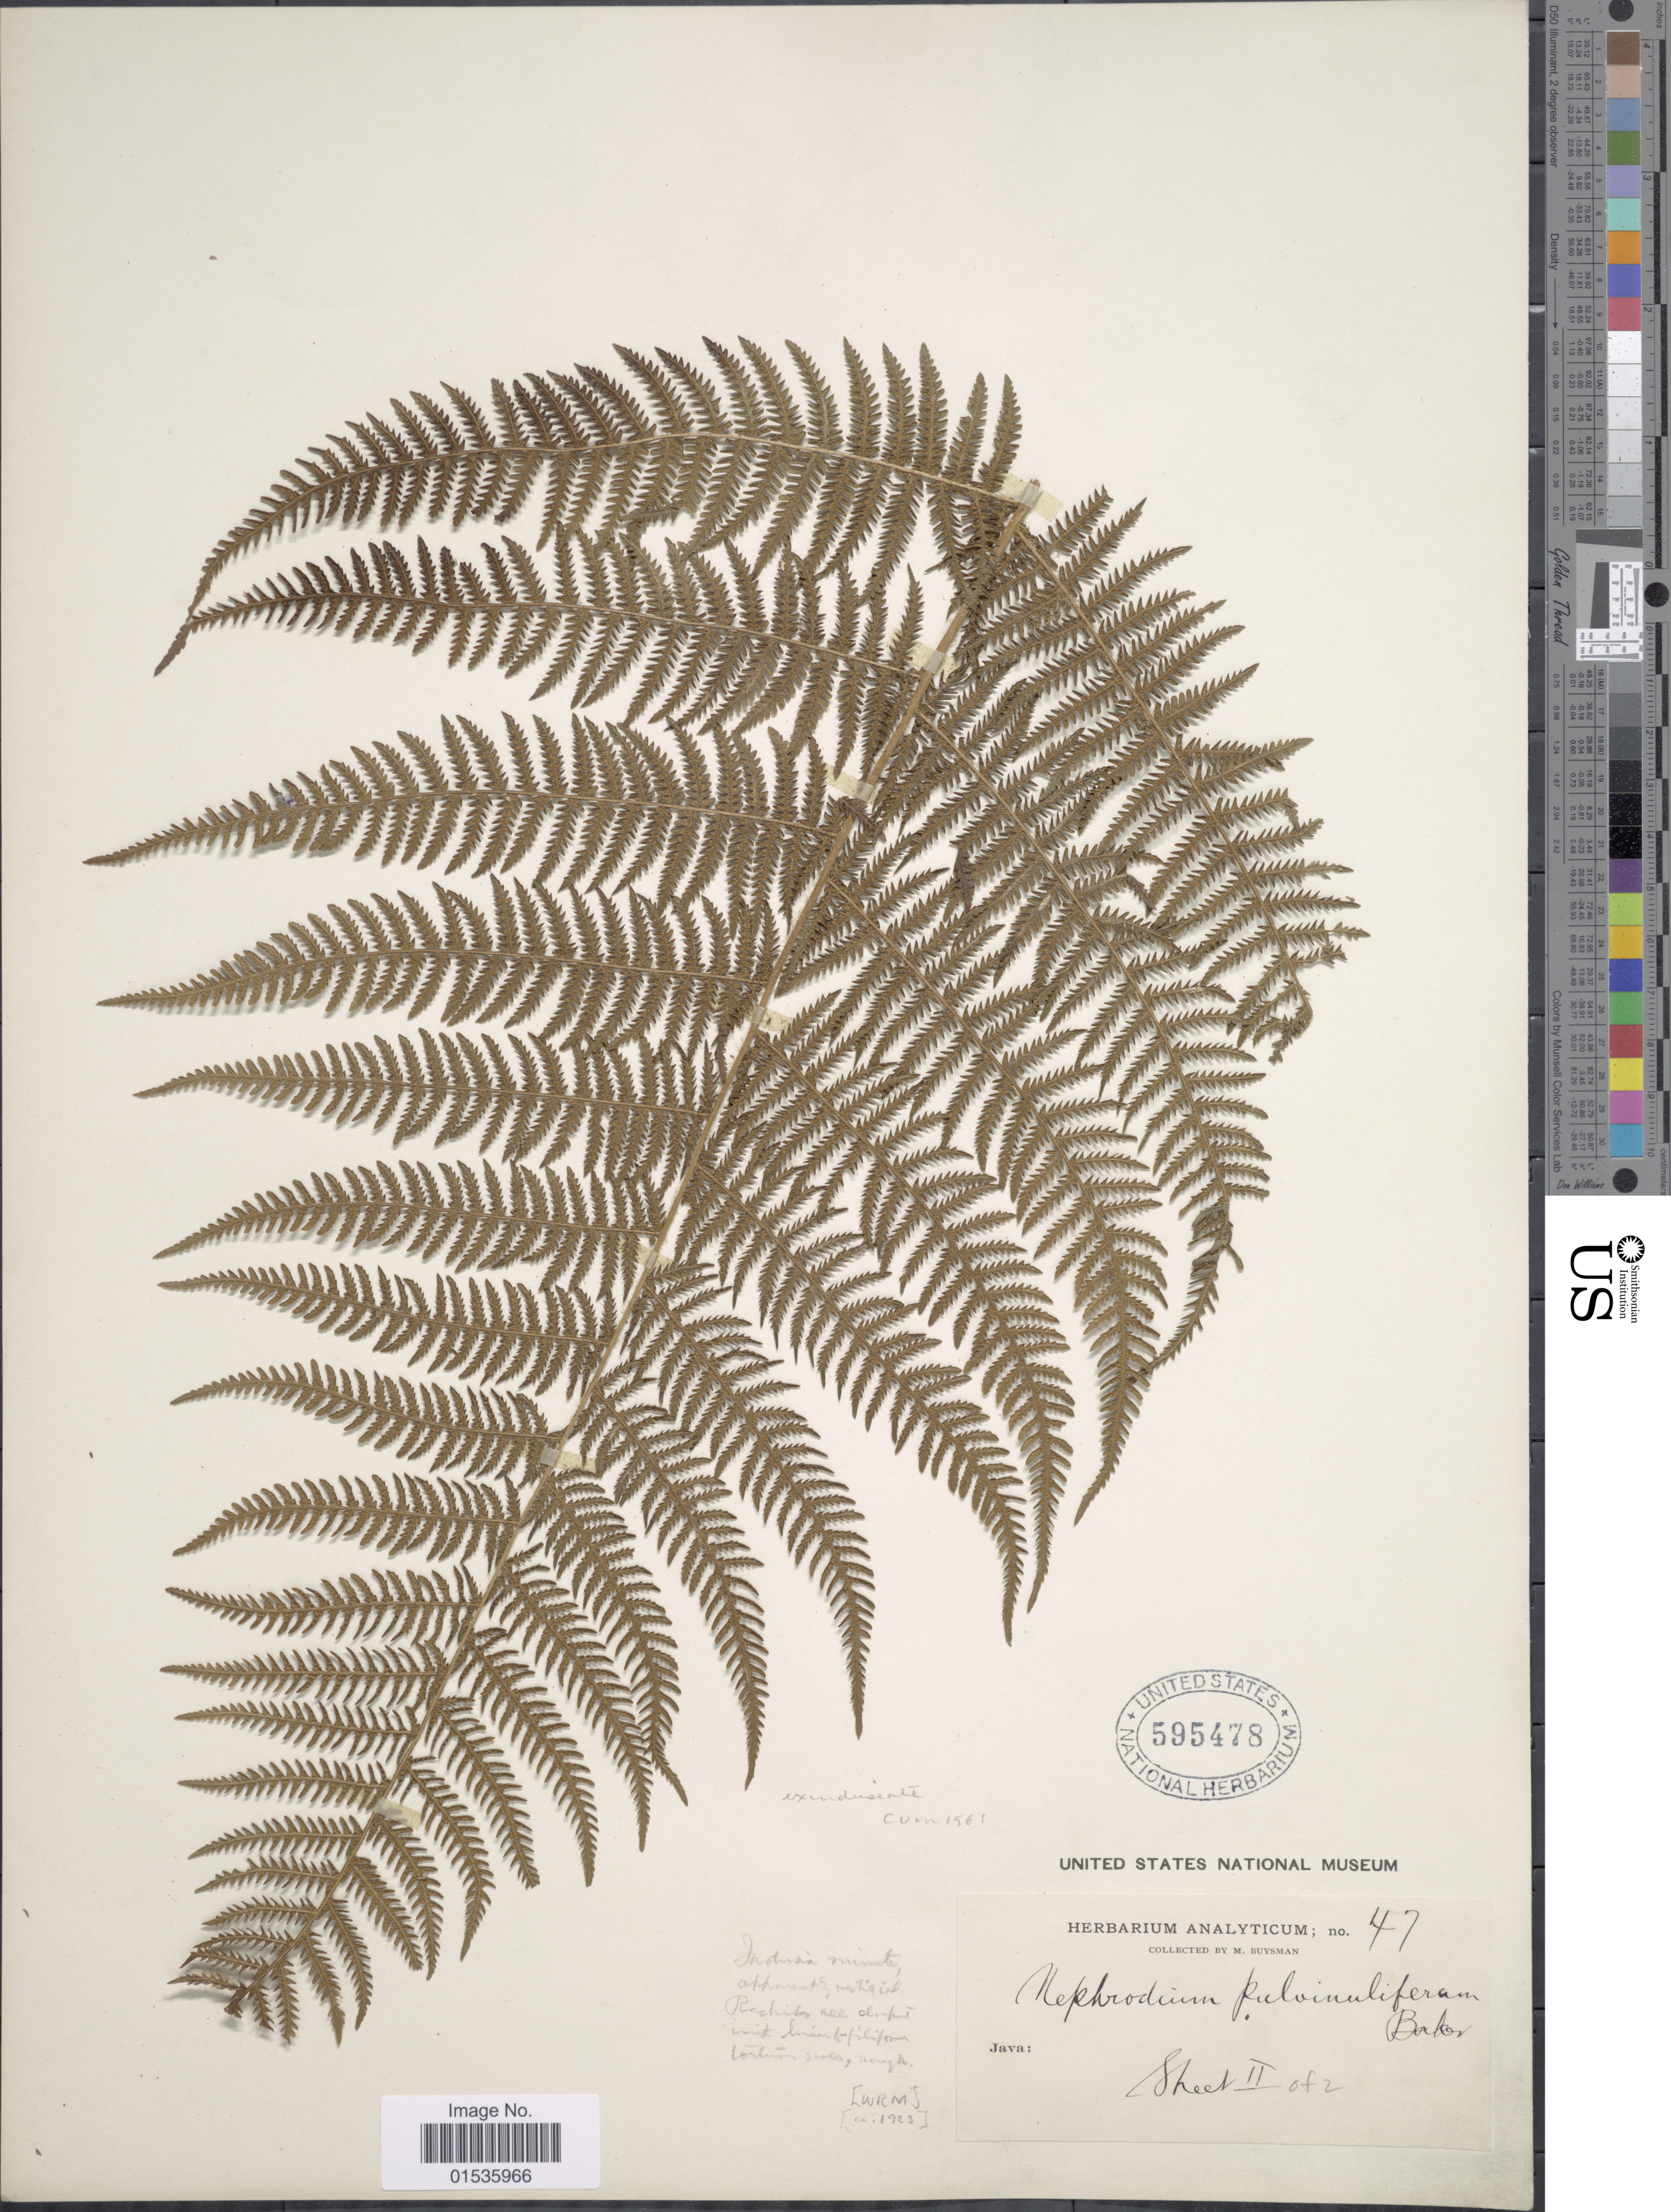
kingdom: Plantae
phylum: Tracheophyta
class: Polypodiopsida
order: Polypodiales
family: Thelypteridaceae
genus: Macrothelypteris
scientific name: Macrothelypteris setigera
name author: (Gaudich.) Ching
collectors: M. Buysman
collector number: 47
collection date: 1923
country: Indonesia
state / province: Java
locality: Java.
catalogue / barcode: US 595478